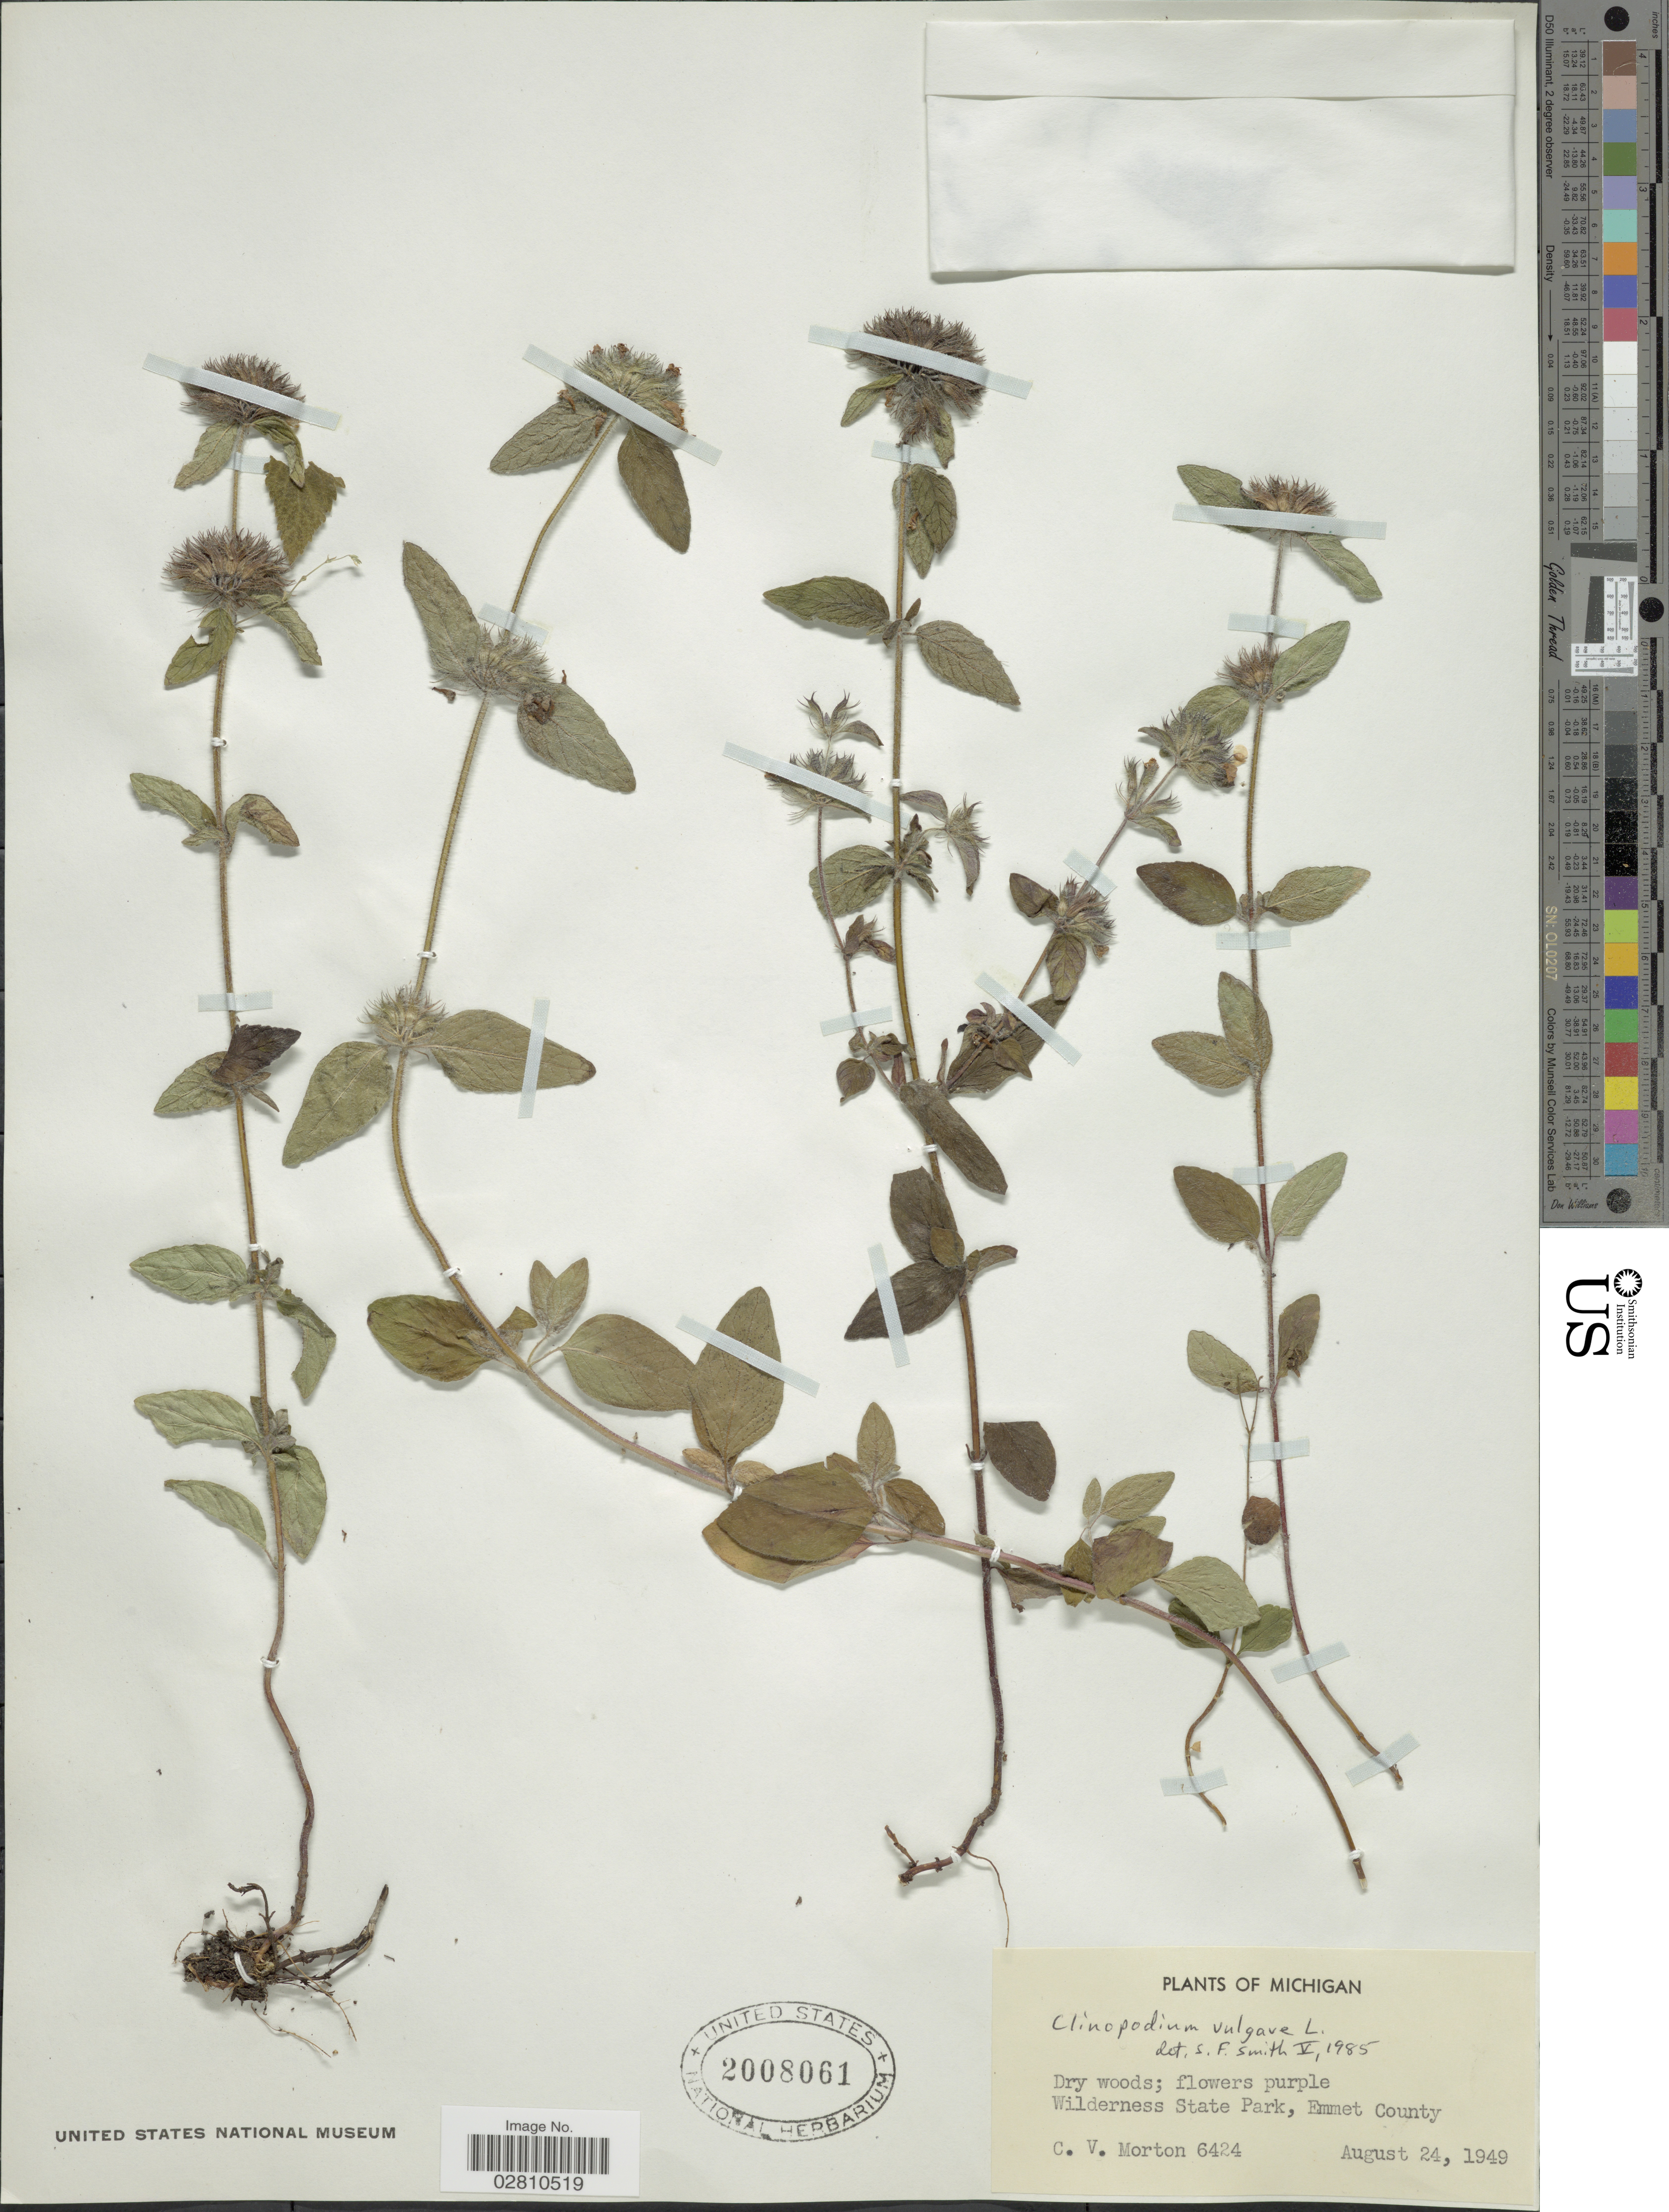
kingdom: Plantae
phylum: Tracheophyta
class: Magnoliopsida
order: Lamiales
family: Lamiaceae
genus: Clinopodium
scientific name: Clinopodium vulgare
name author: L.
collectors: C. V. Morton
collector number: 6424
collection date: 1949-08-24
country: United States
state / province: Michigan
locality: Wilderness State Park, Emmet County.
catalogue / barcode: US 2008061